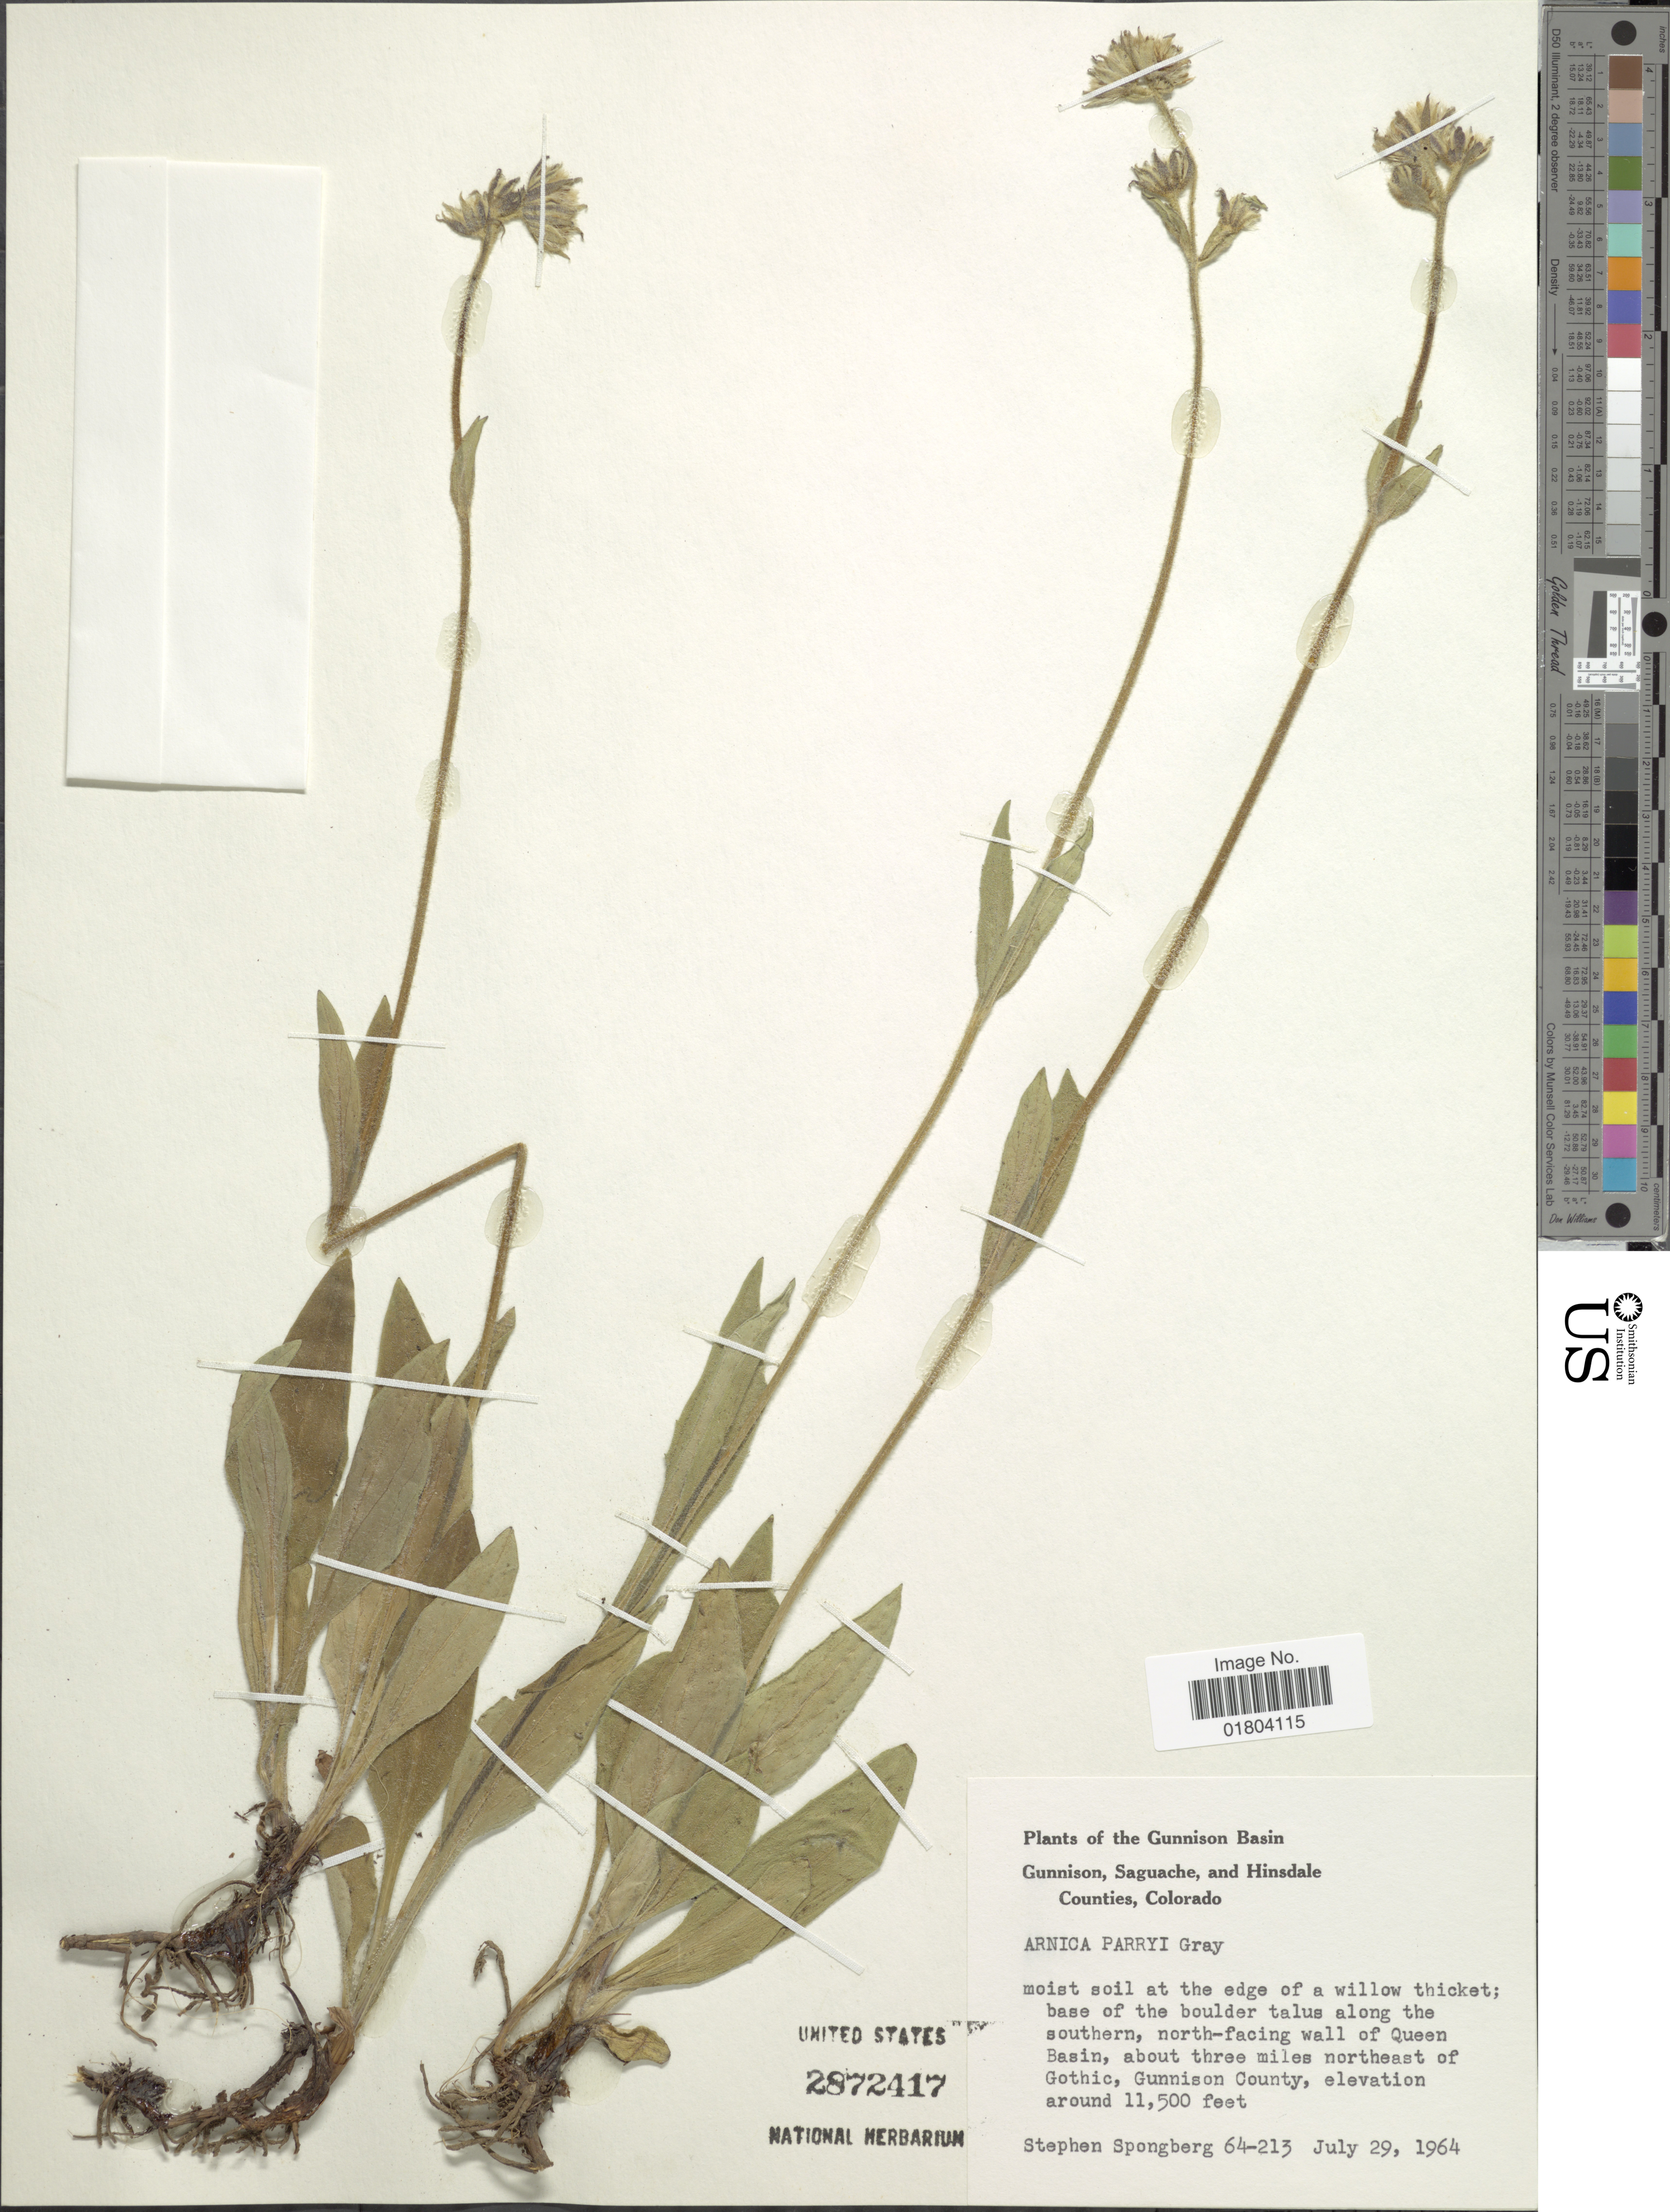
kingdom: Plantae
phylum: Tracheophyta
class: Magnoliopsida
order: Asterales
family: Asteraceae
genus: Arnica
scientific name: Arnica parryi subsp. genuina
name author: Maguire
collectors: S. A.Spongberg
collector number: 64-213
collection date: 1964-07-29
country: United States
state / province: Colorado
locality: The Gunnison Basin Gunnison, Saguache, and Hinsdale Counties, base of the boulder talus along the southern, north-facing wall of Queen basin, about three miles northeast of Gothic, Gunnison County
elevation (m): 3505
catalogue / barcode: US 2872417